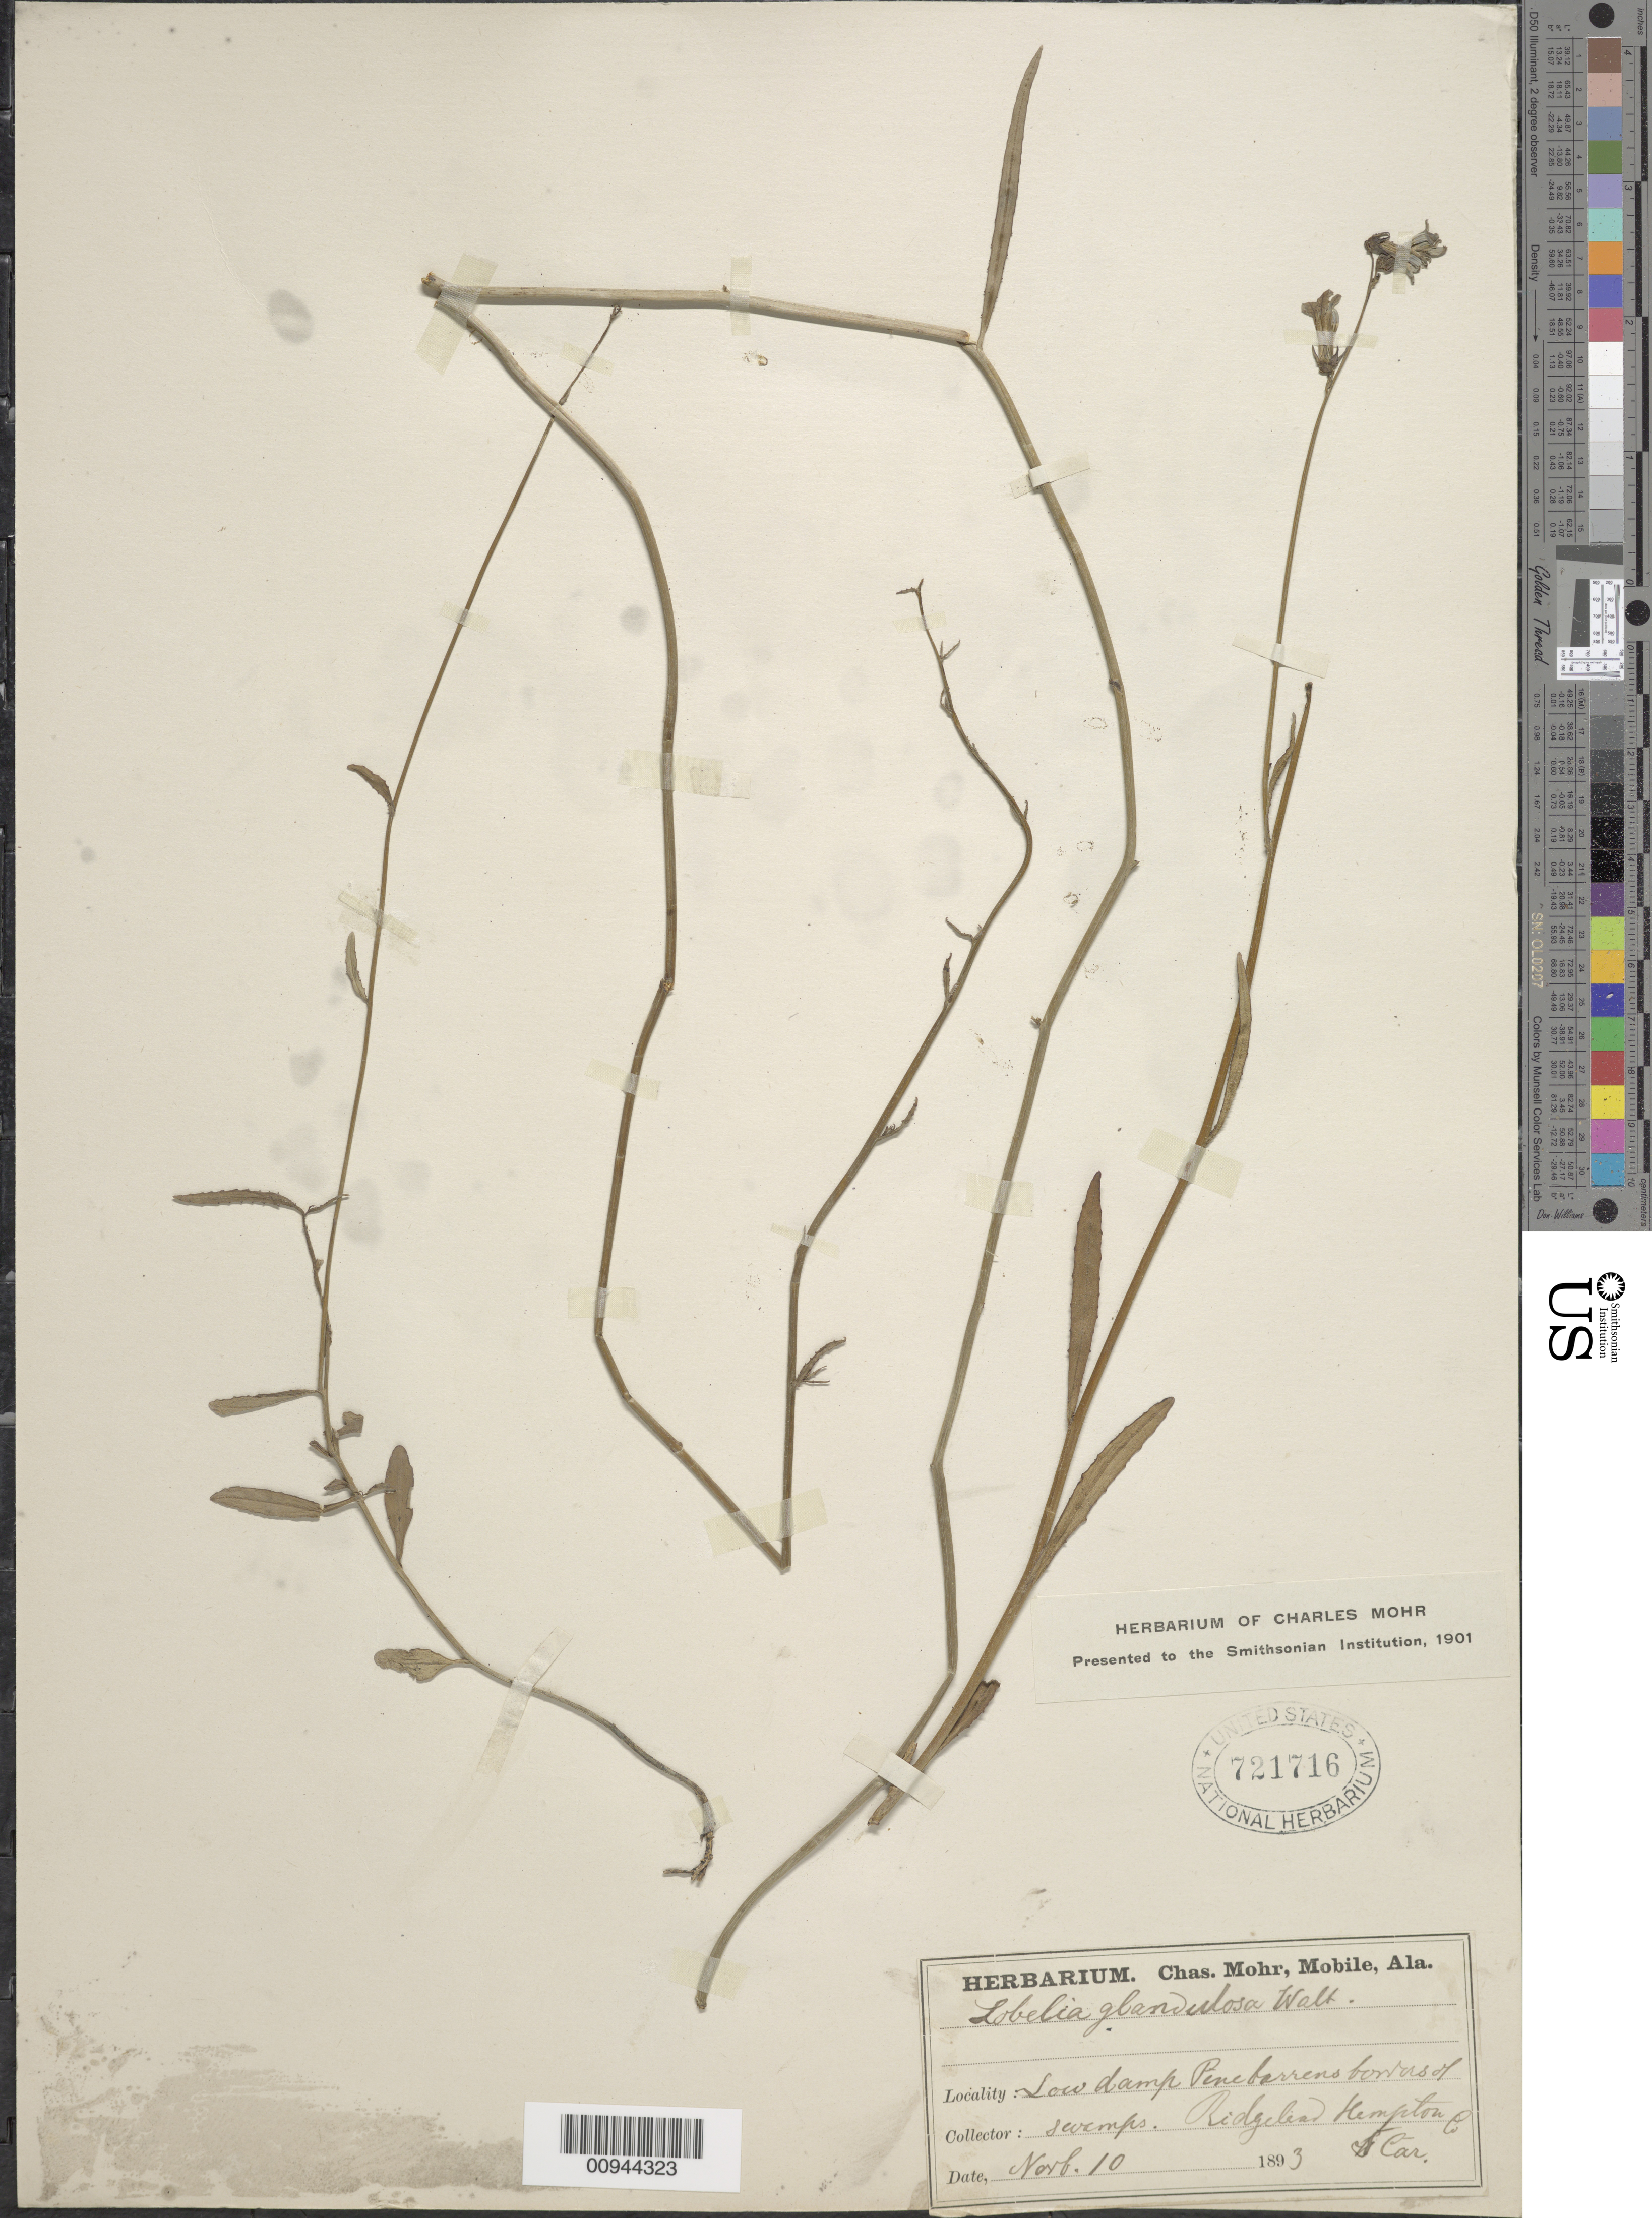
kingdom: Plantae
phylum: Tracheophyta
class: Magnoliopsida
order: Asterales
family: Campanulaceae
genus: Lobelia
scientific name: Lobelia glandulosa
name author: Walter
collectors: ex herb. C. Mohr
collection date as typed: Nov. 10, 1893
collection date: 1893-11-10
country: United States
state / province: South Carolina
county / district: Hampton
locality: Ridgeline (sp.)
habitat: low damp pine barrens borders of swamps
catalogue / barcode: US 721716